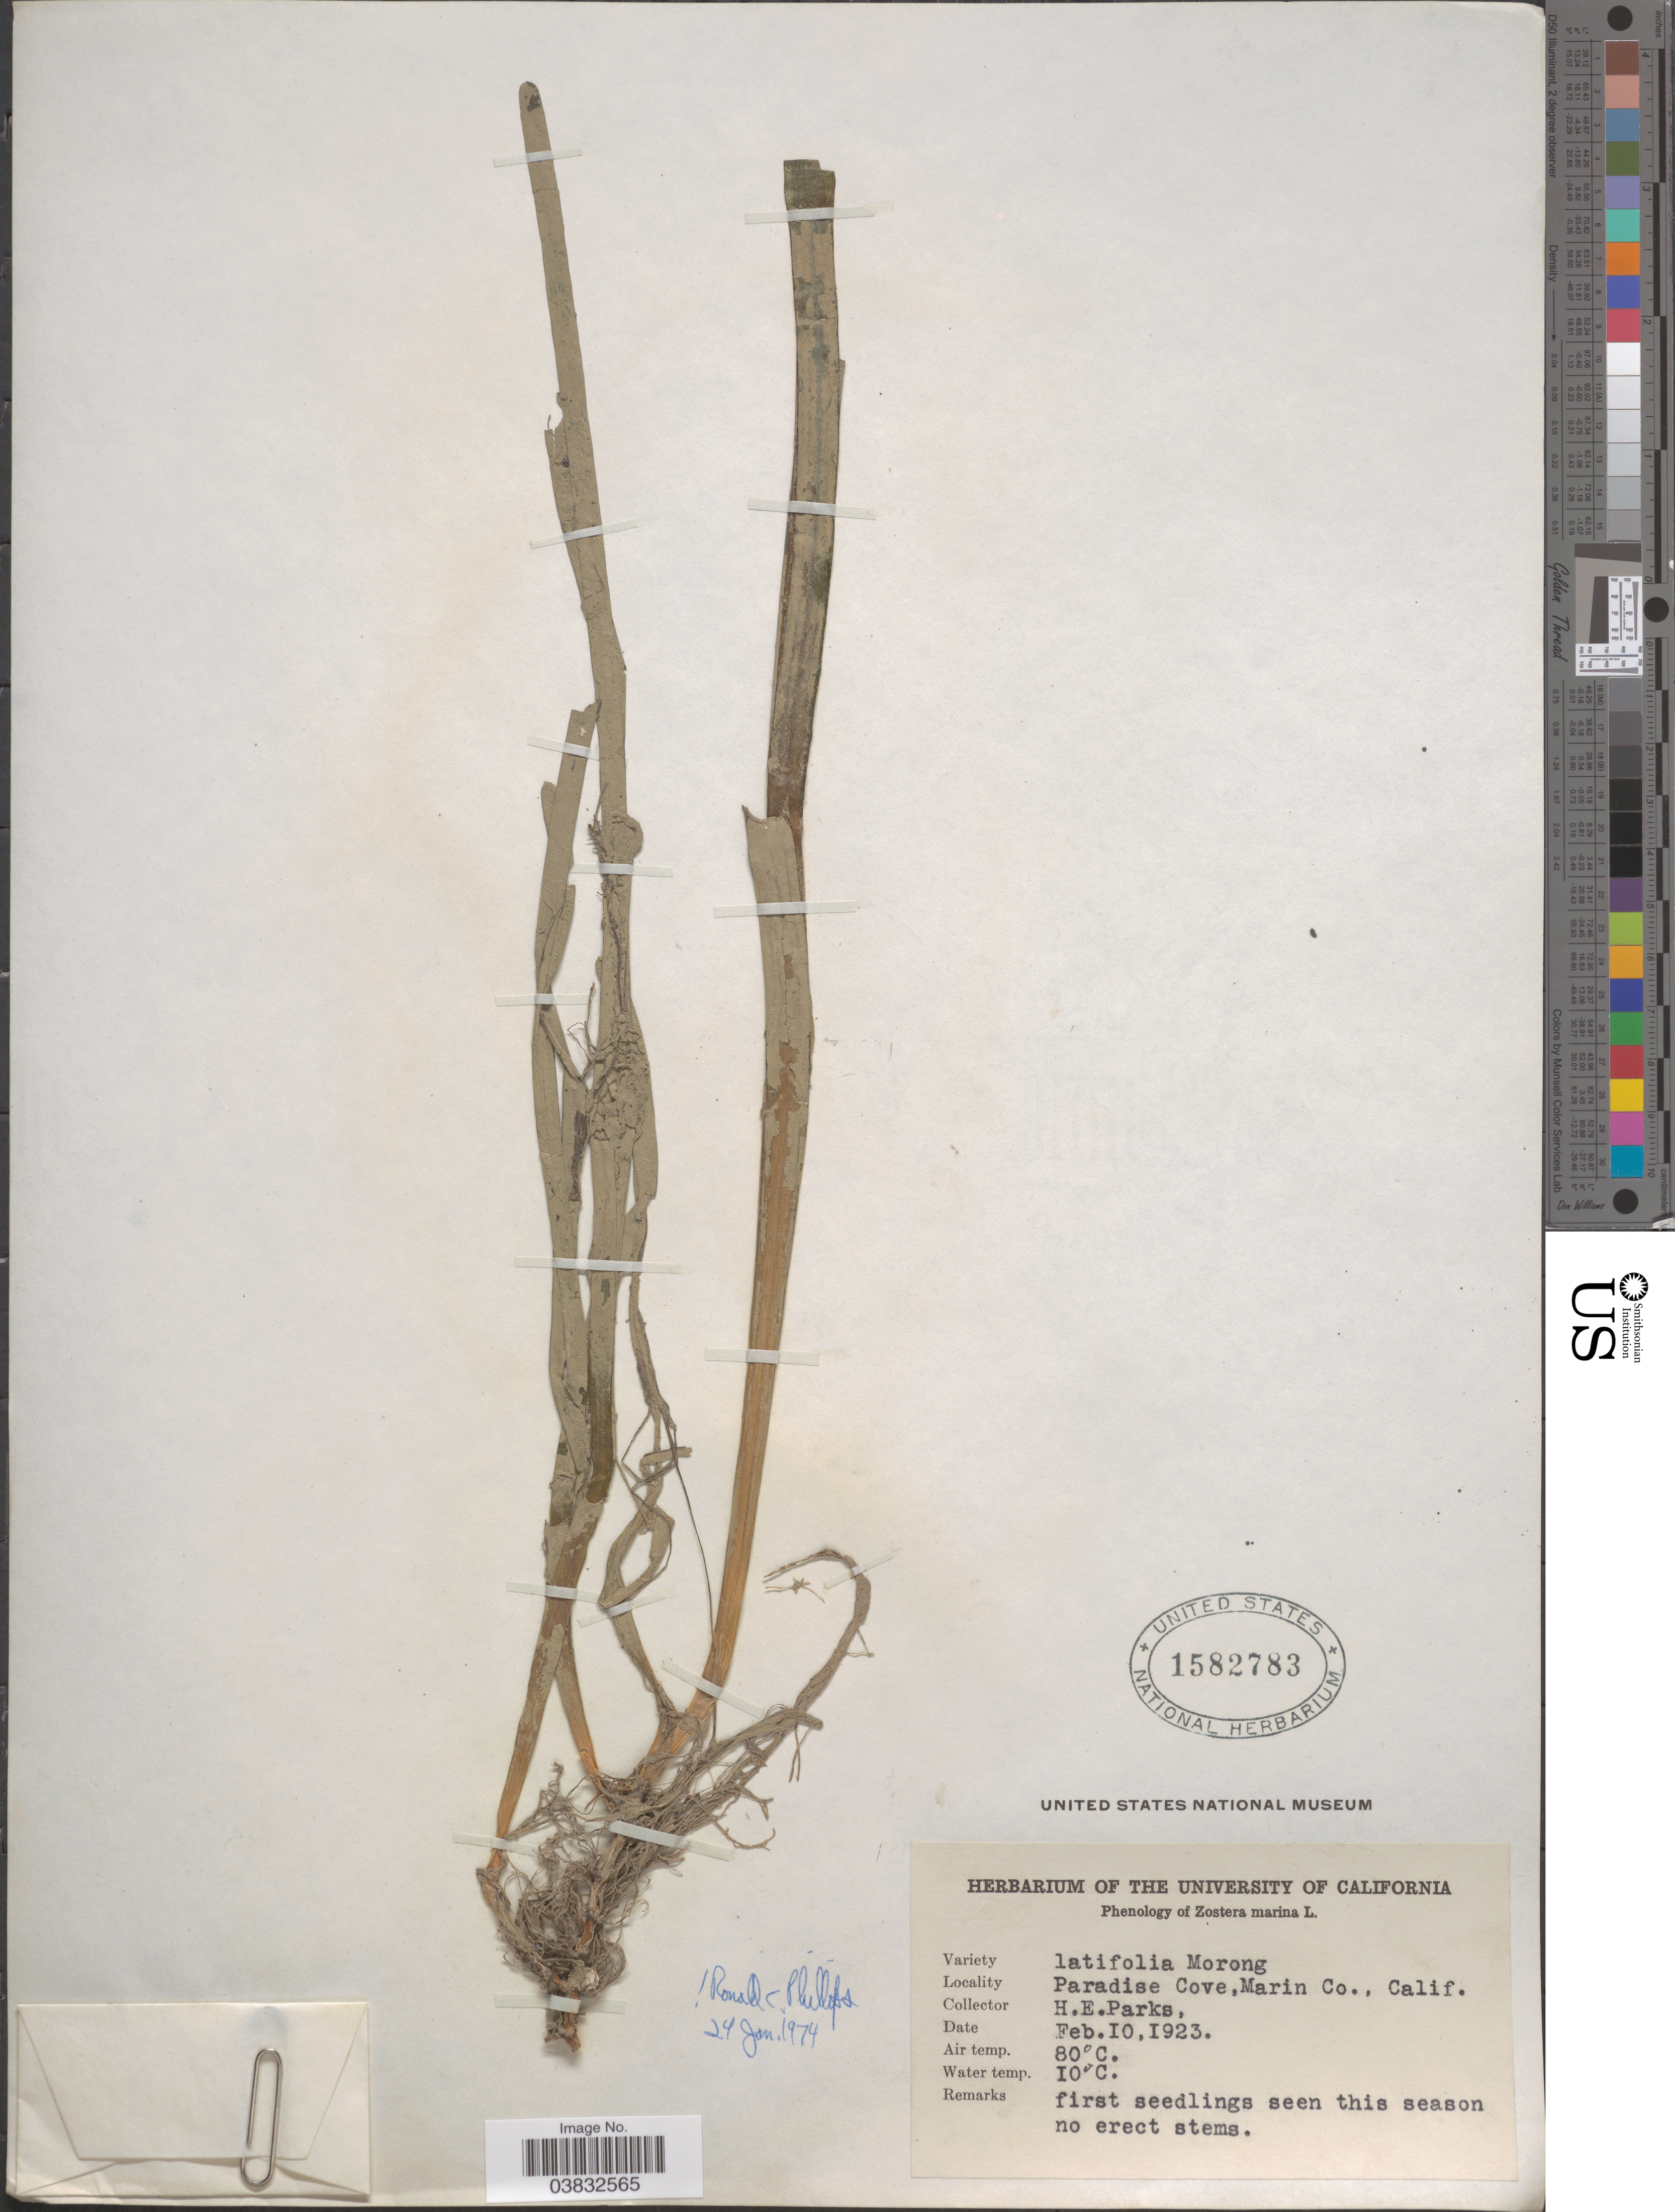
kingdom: Plantae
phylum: Tracheophyta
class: Liliopsida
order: Alismatales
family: Zosteraceae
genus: Zostera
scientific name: Zostera marina var. latifolia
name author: L.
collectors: H. E. Parks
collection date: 1923-02-10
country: United States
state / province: California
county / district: Marin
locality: Paradise Cove, Marin Co.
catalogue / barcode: US 1582783